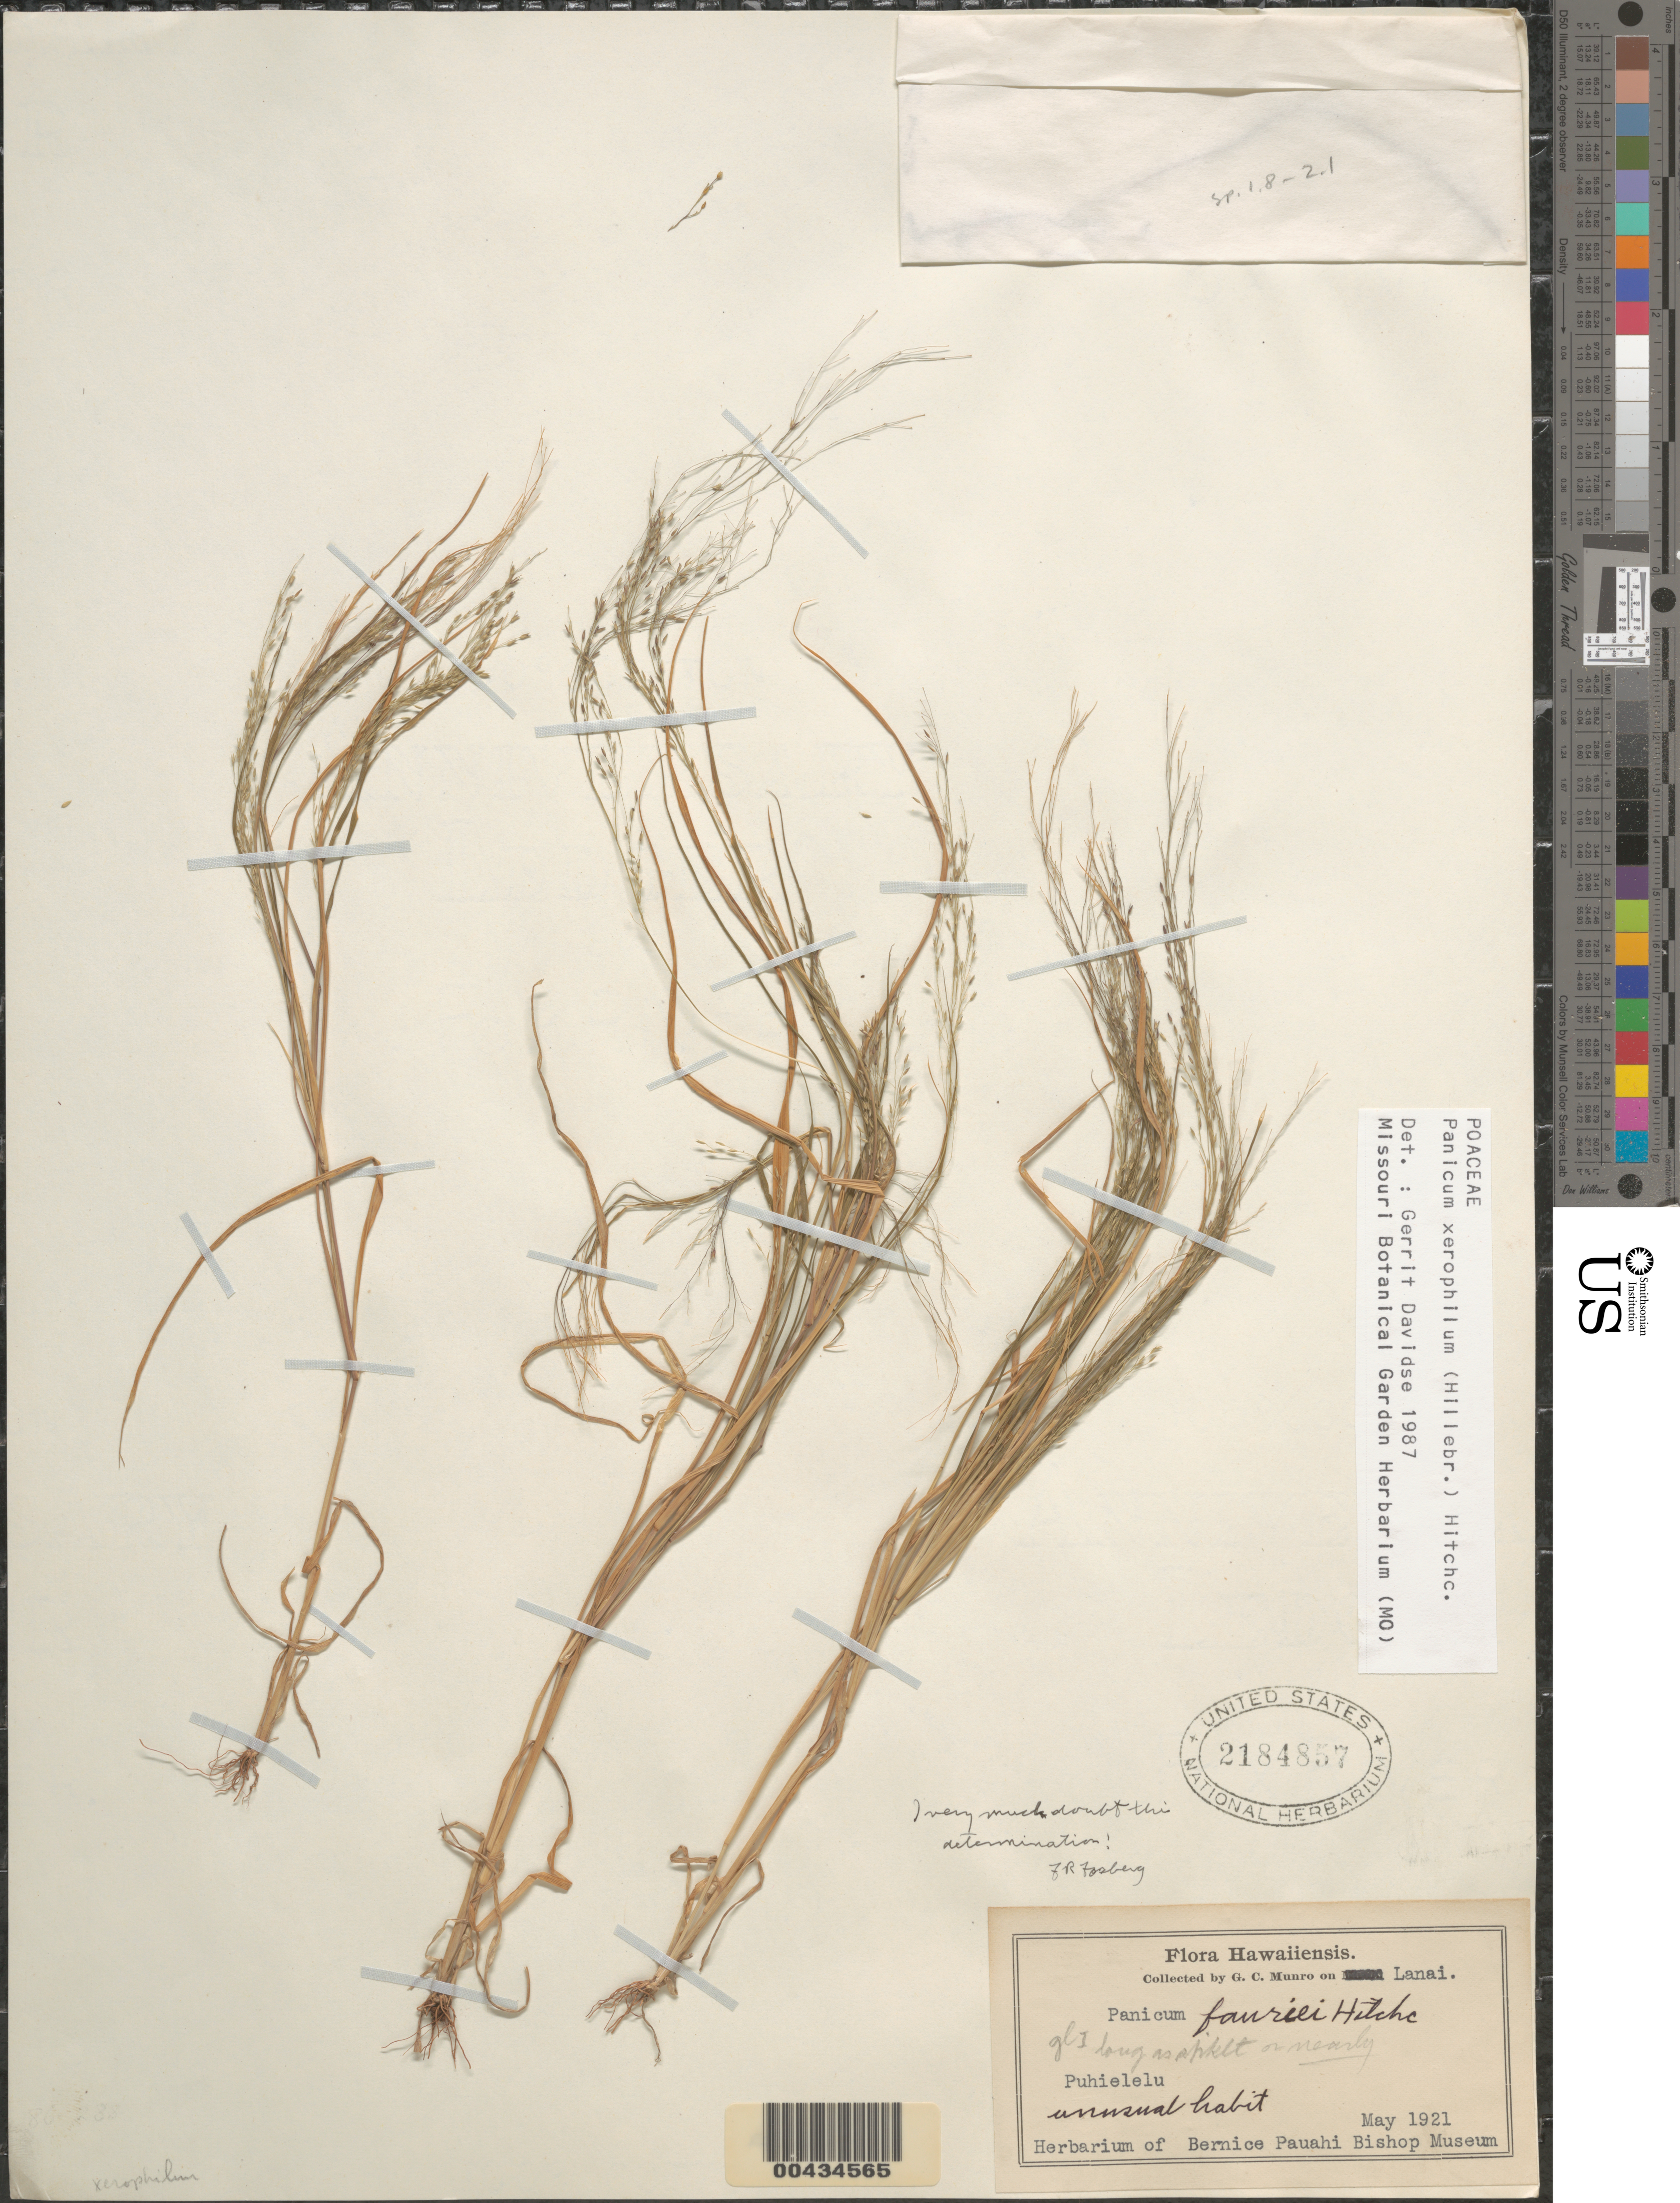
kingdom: Plantae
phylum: Tracheophyta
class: Liliopsida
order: Poales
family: Poaceae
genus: Panicum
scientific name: Panicum xerophilum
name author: (Hillebr.) Hitchc.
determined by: Davidse, Gerrit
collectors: G. C. Munro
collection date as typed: May 1921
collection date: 1921-05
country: United States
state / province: Hawaii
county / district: Maui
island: Lana'i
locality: Puhielelu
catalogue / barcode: US 2184857